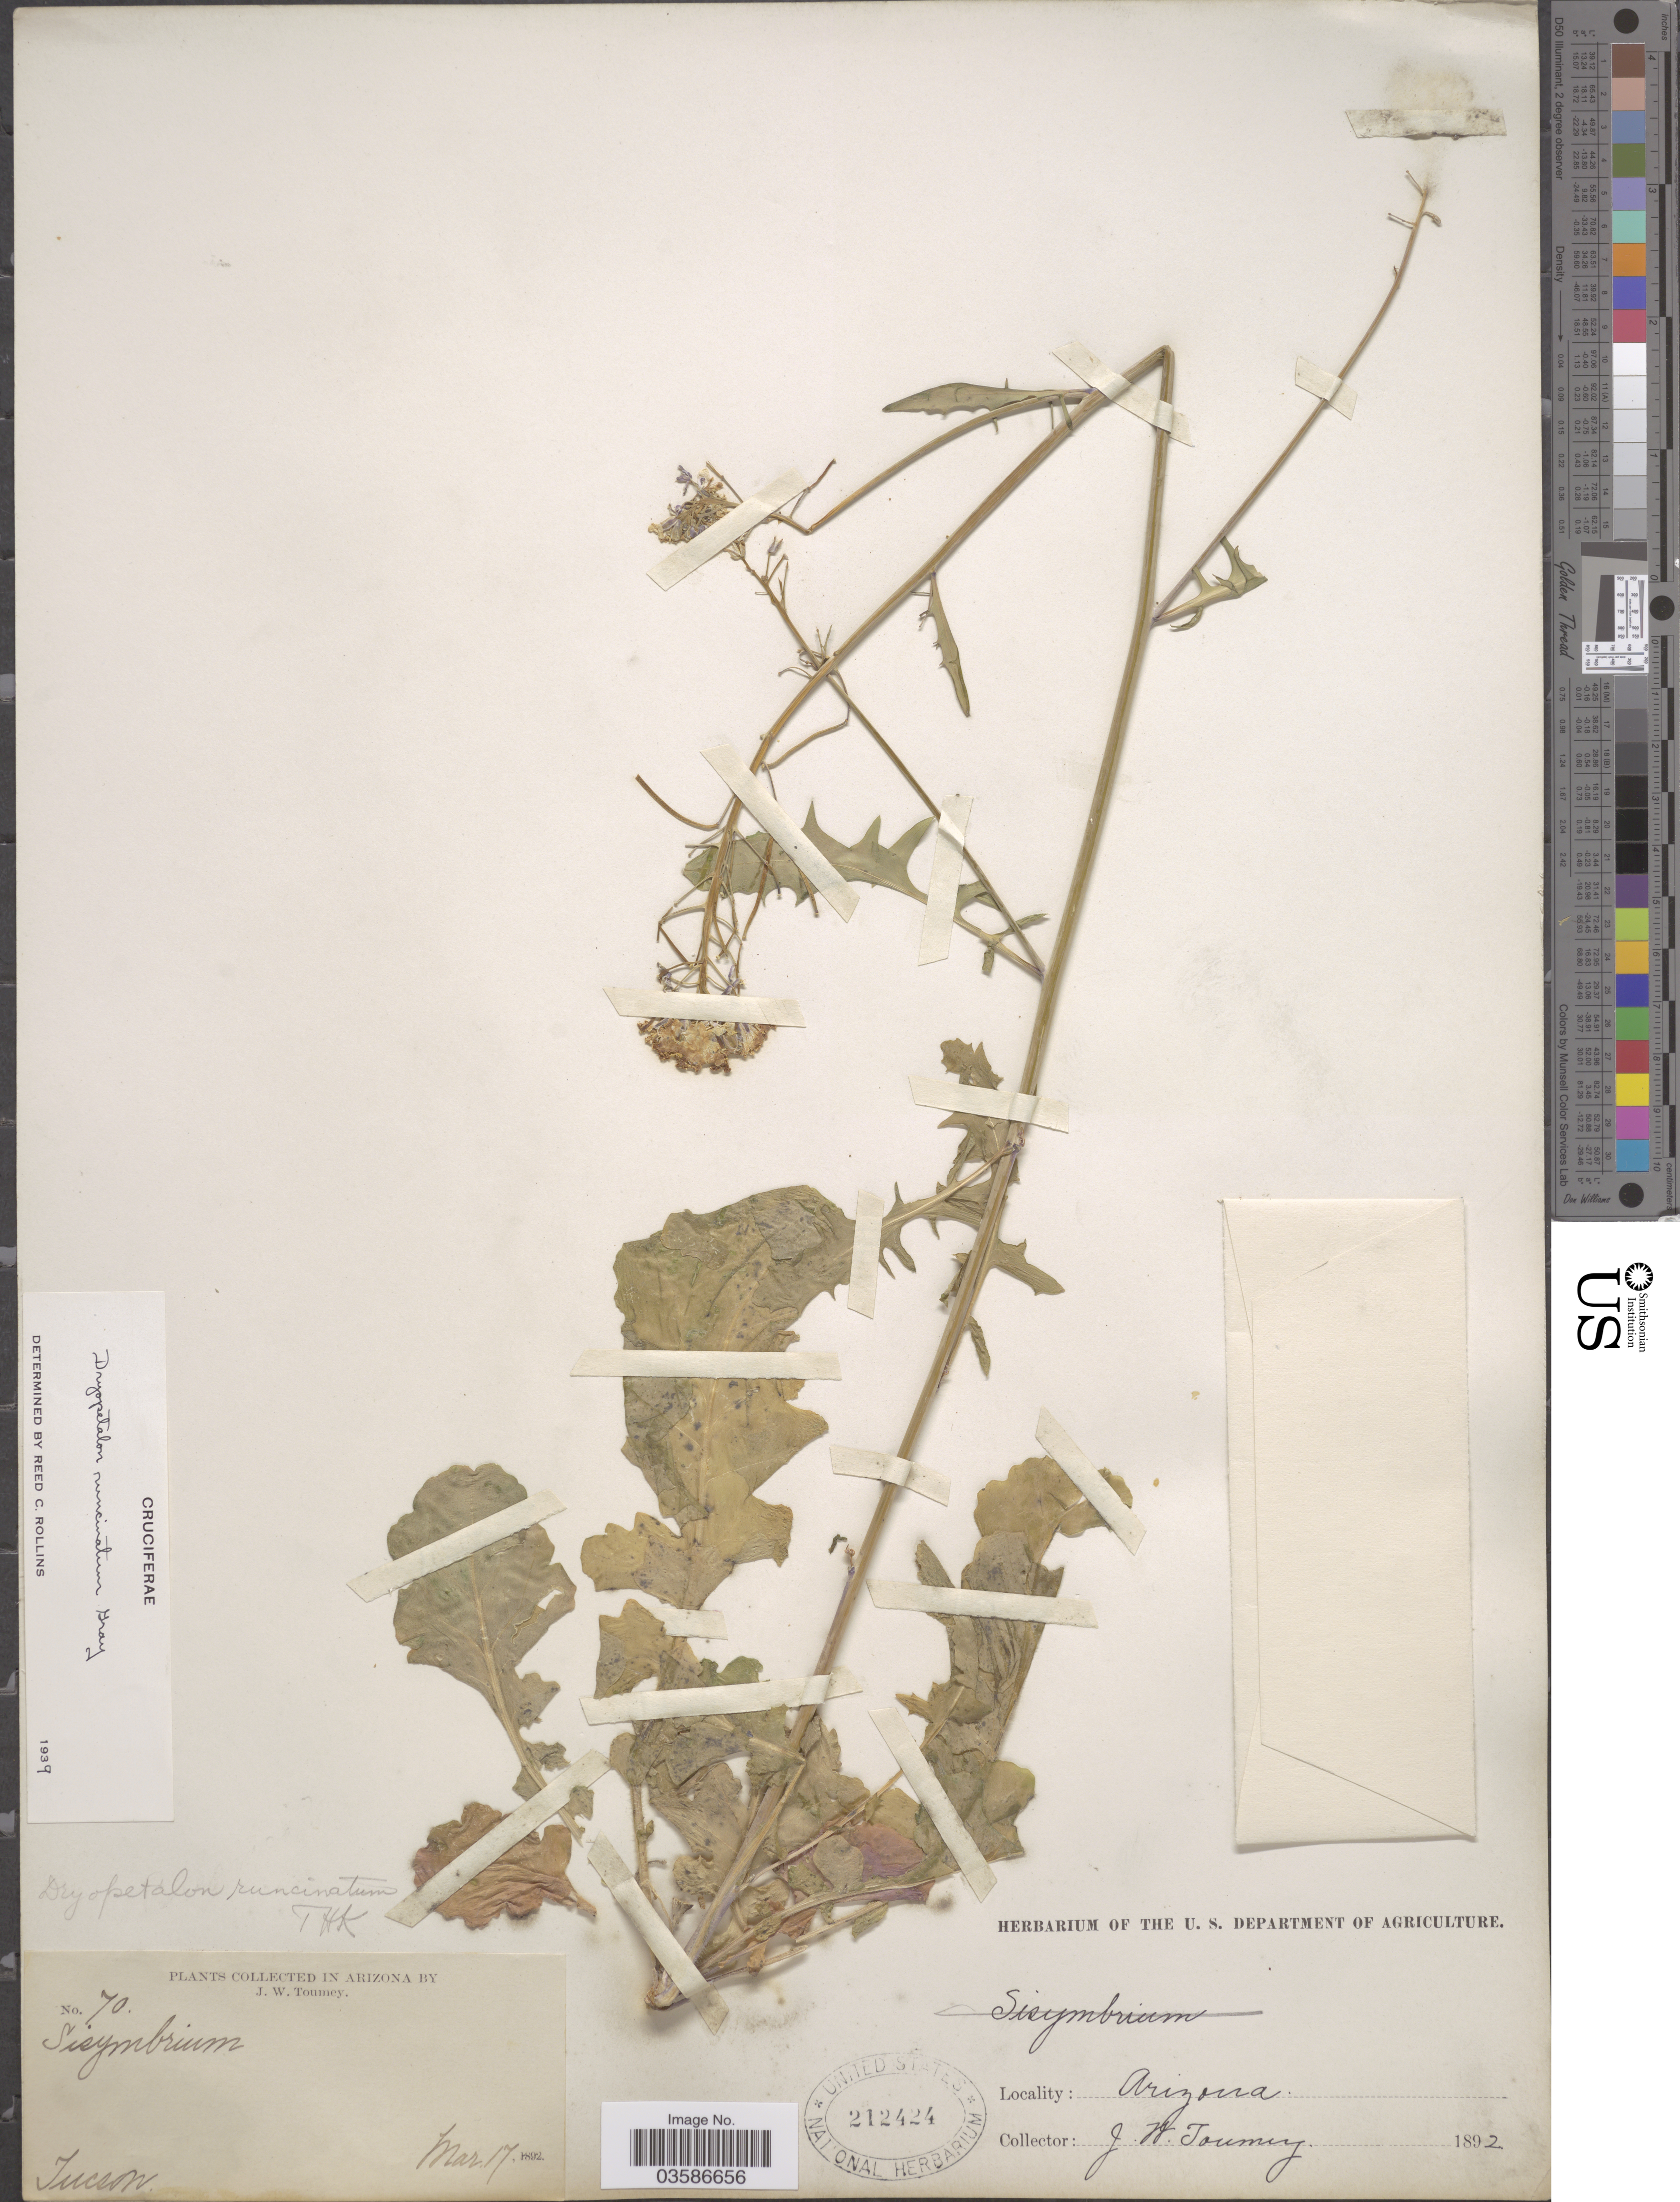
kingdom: Plantae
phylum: Tracheophyta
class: Magnoliopsida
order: Brassicales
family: Brassicaceae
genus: Dryopetalon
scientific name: Dryopetalon runcinatum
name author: A. Gray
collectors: J. W. Toumey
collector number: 70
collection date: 1892-03-17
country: United States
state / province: Arizona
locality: Tucson.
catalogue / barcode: US 212424